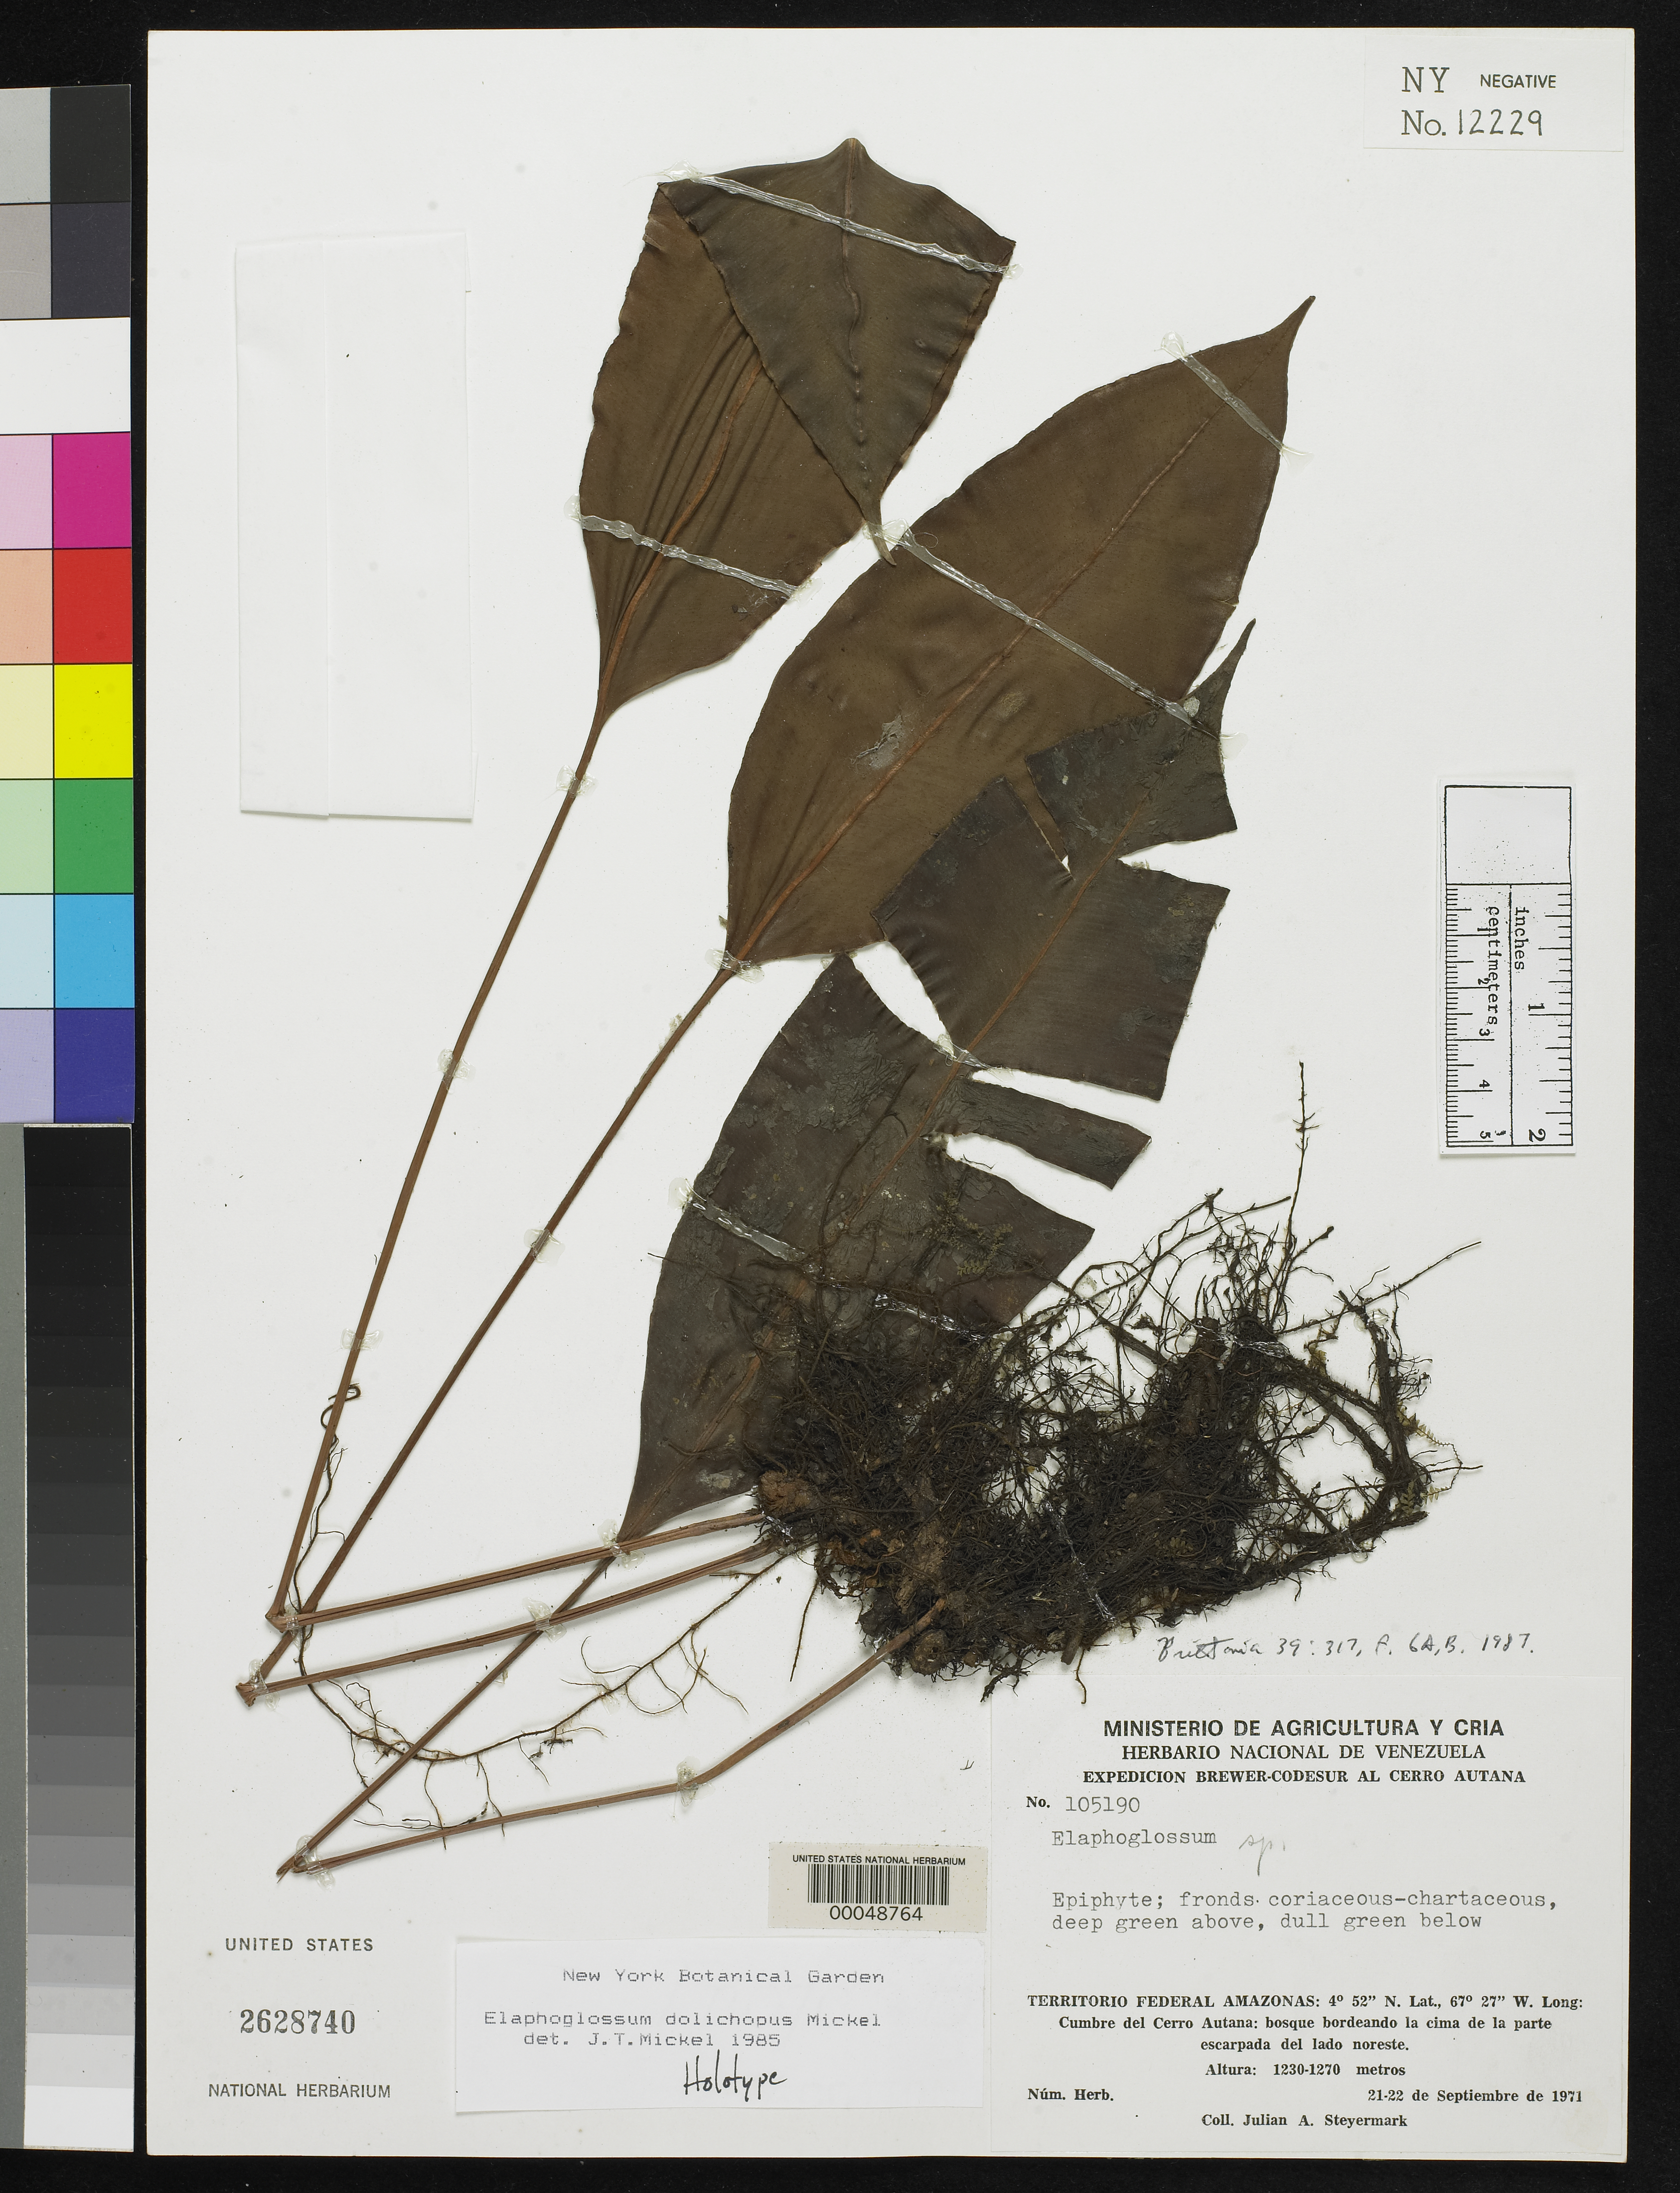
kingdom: Plantae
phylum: Tracheophyta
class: Polypodiopsida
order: Polypodiales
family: Dryopteridaceae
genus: Elaphoglossum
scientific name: Elaphoglossum dolichopus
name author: Mickel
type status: Holotype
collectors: J. Steyermark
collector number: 105190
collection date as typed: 21 Sep 1971 to 22 Sep 1971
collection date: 1971-09-21/1971-09-22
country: Venezuela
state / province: Amazonas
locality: Cumbre del Cerro Autana.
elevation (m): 1230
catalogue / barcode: US 2628740